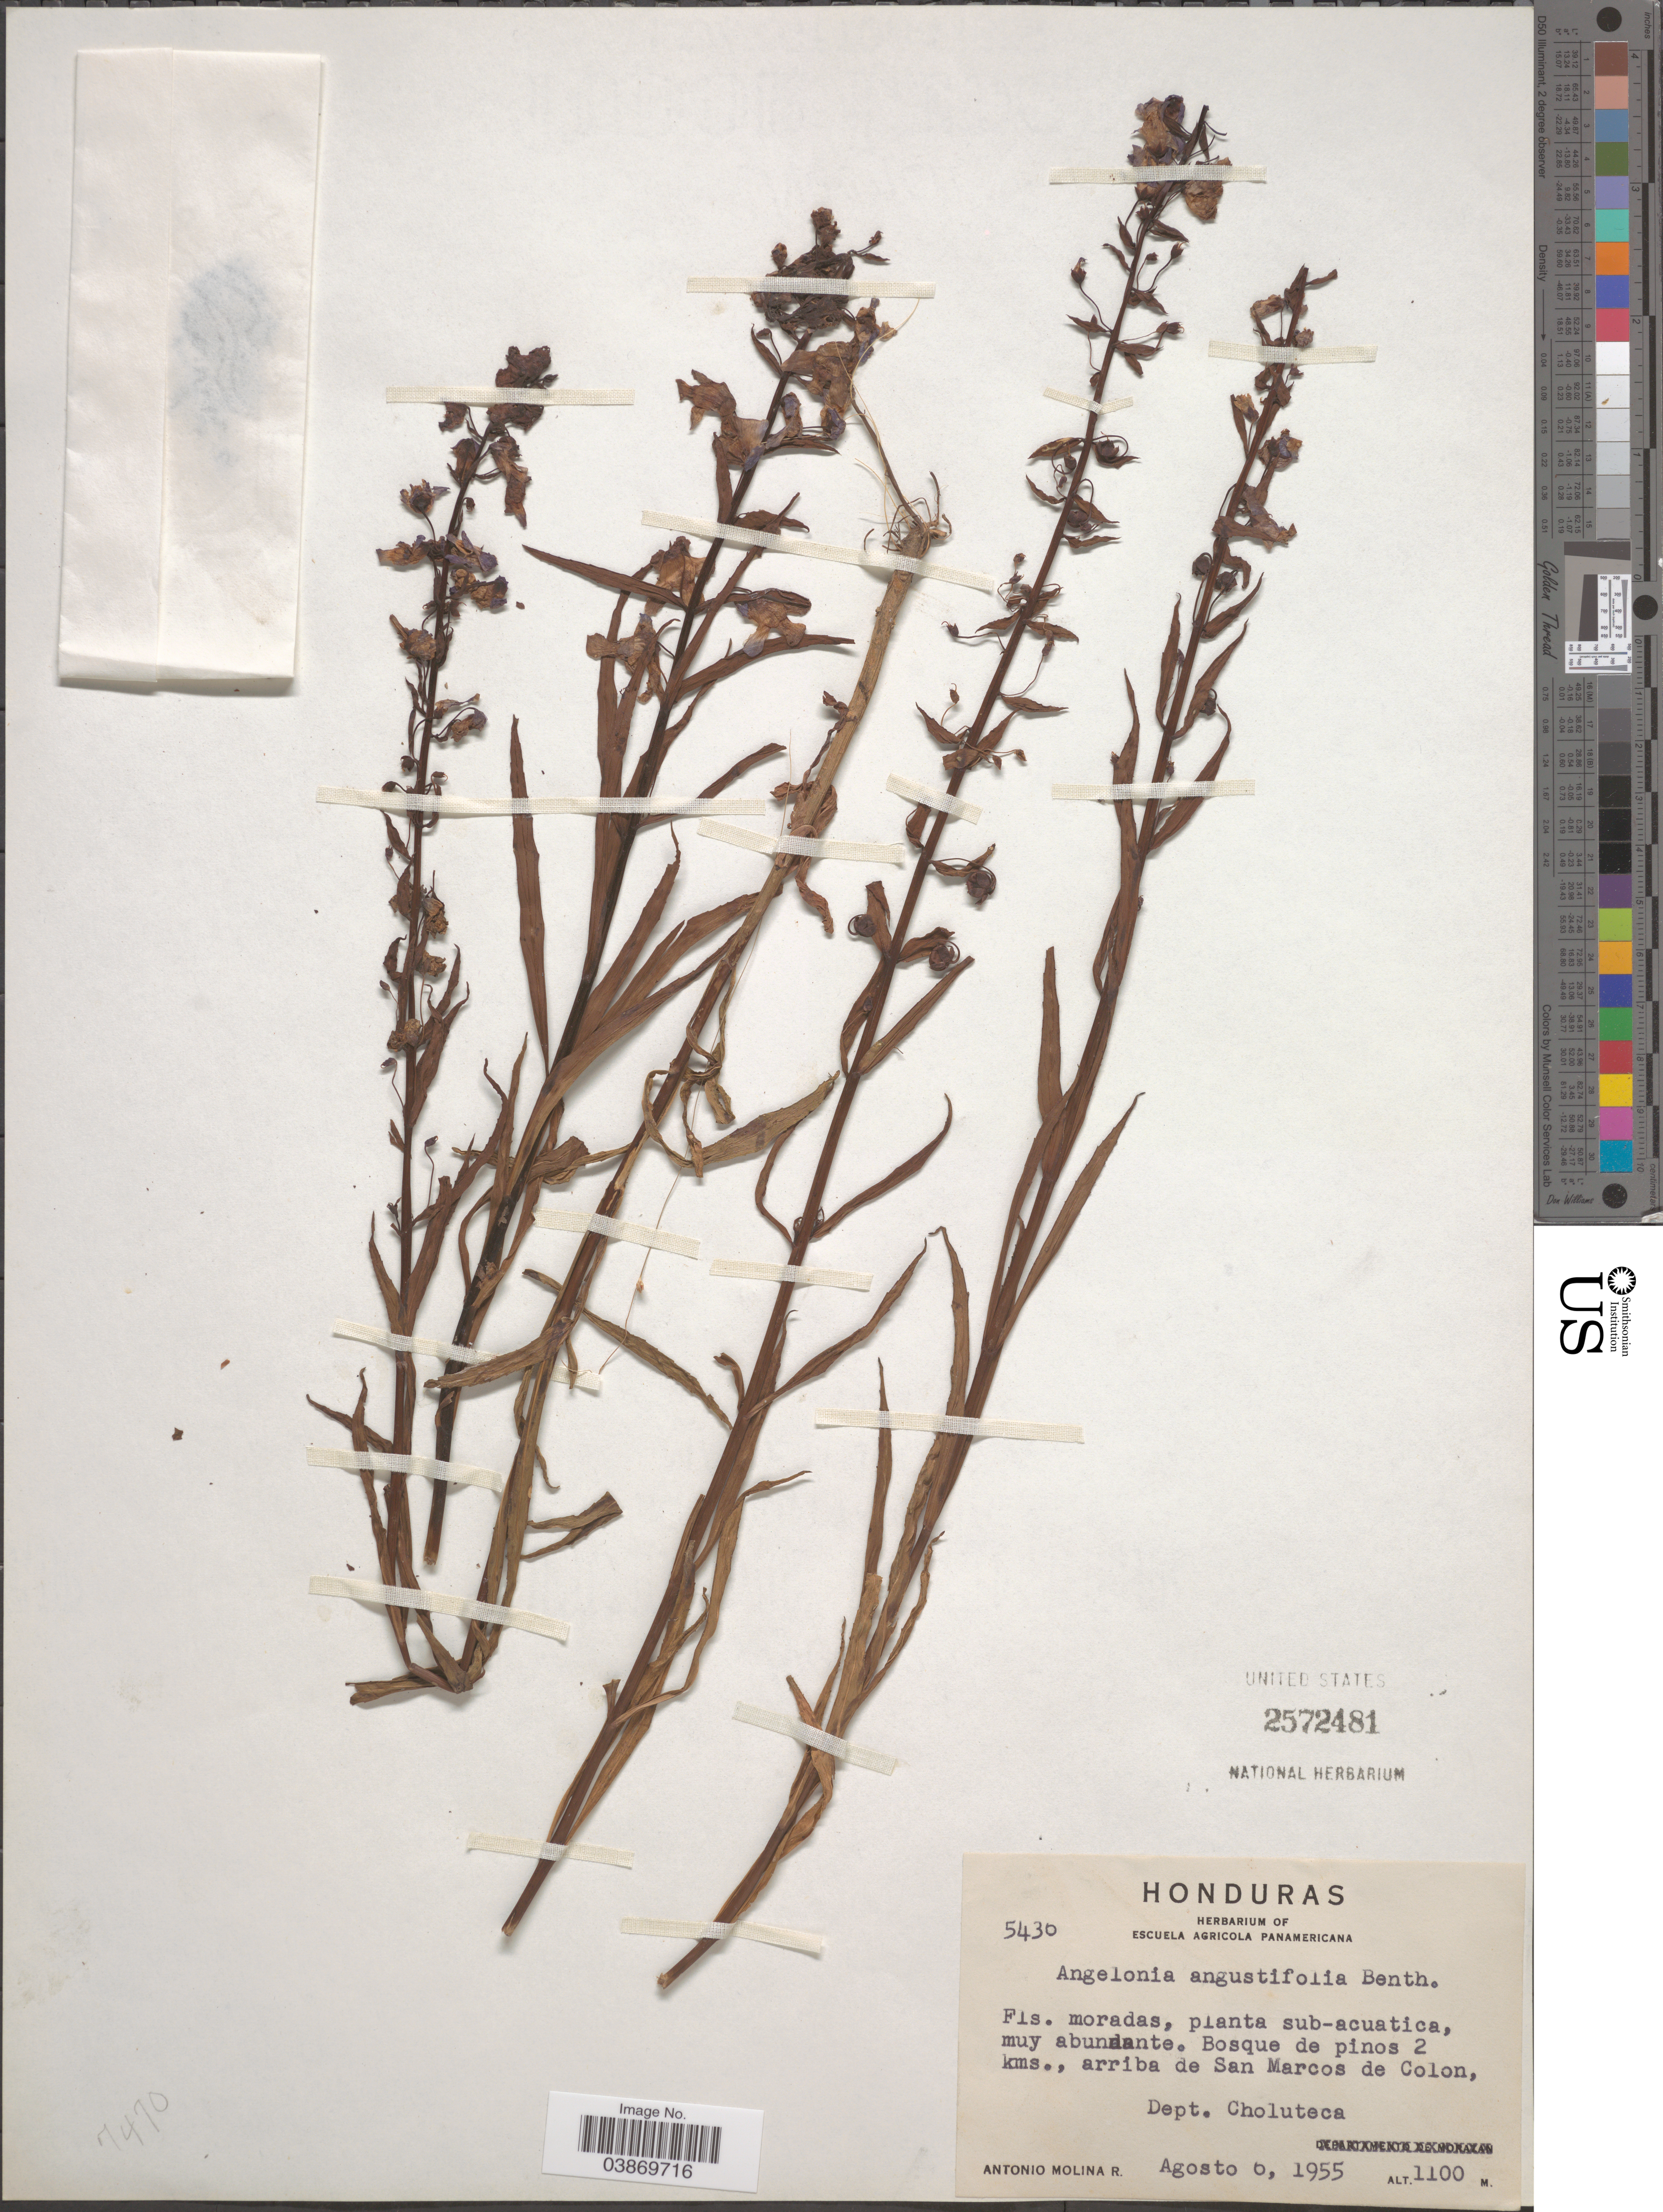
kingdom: Plantae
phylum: Tracheophyta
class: Magnoliopsida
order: Lamiales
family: Plantaginaceae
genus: Angelonia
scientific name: Angelonia angustifolia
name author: Benth.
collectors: A. Molina R.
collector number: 5430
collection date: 1955-08-06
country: Honduras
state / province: Choluteca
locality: Bosque de pinos 2 kms., arriba de San Marcos de Colon, Dept. Choluteca.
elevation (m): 1100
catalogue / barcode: US 2572481